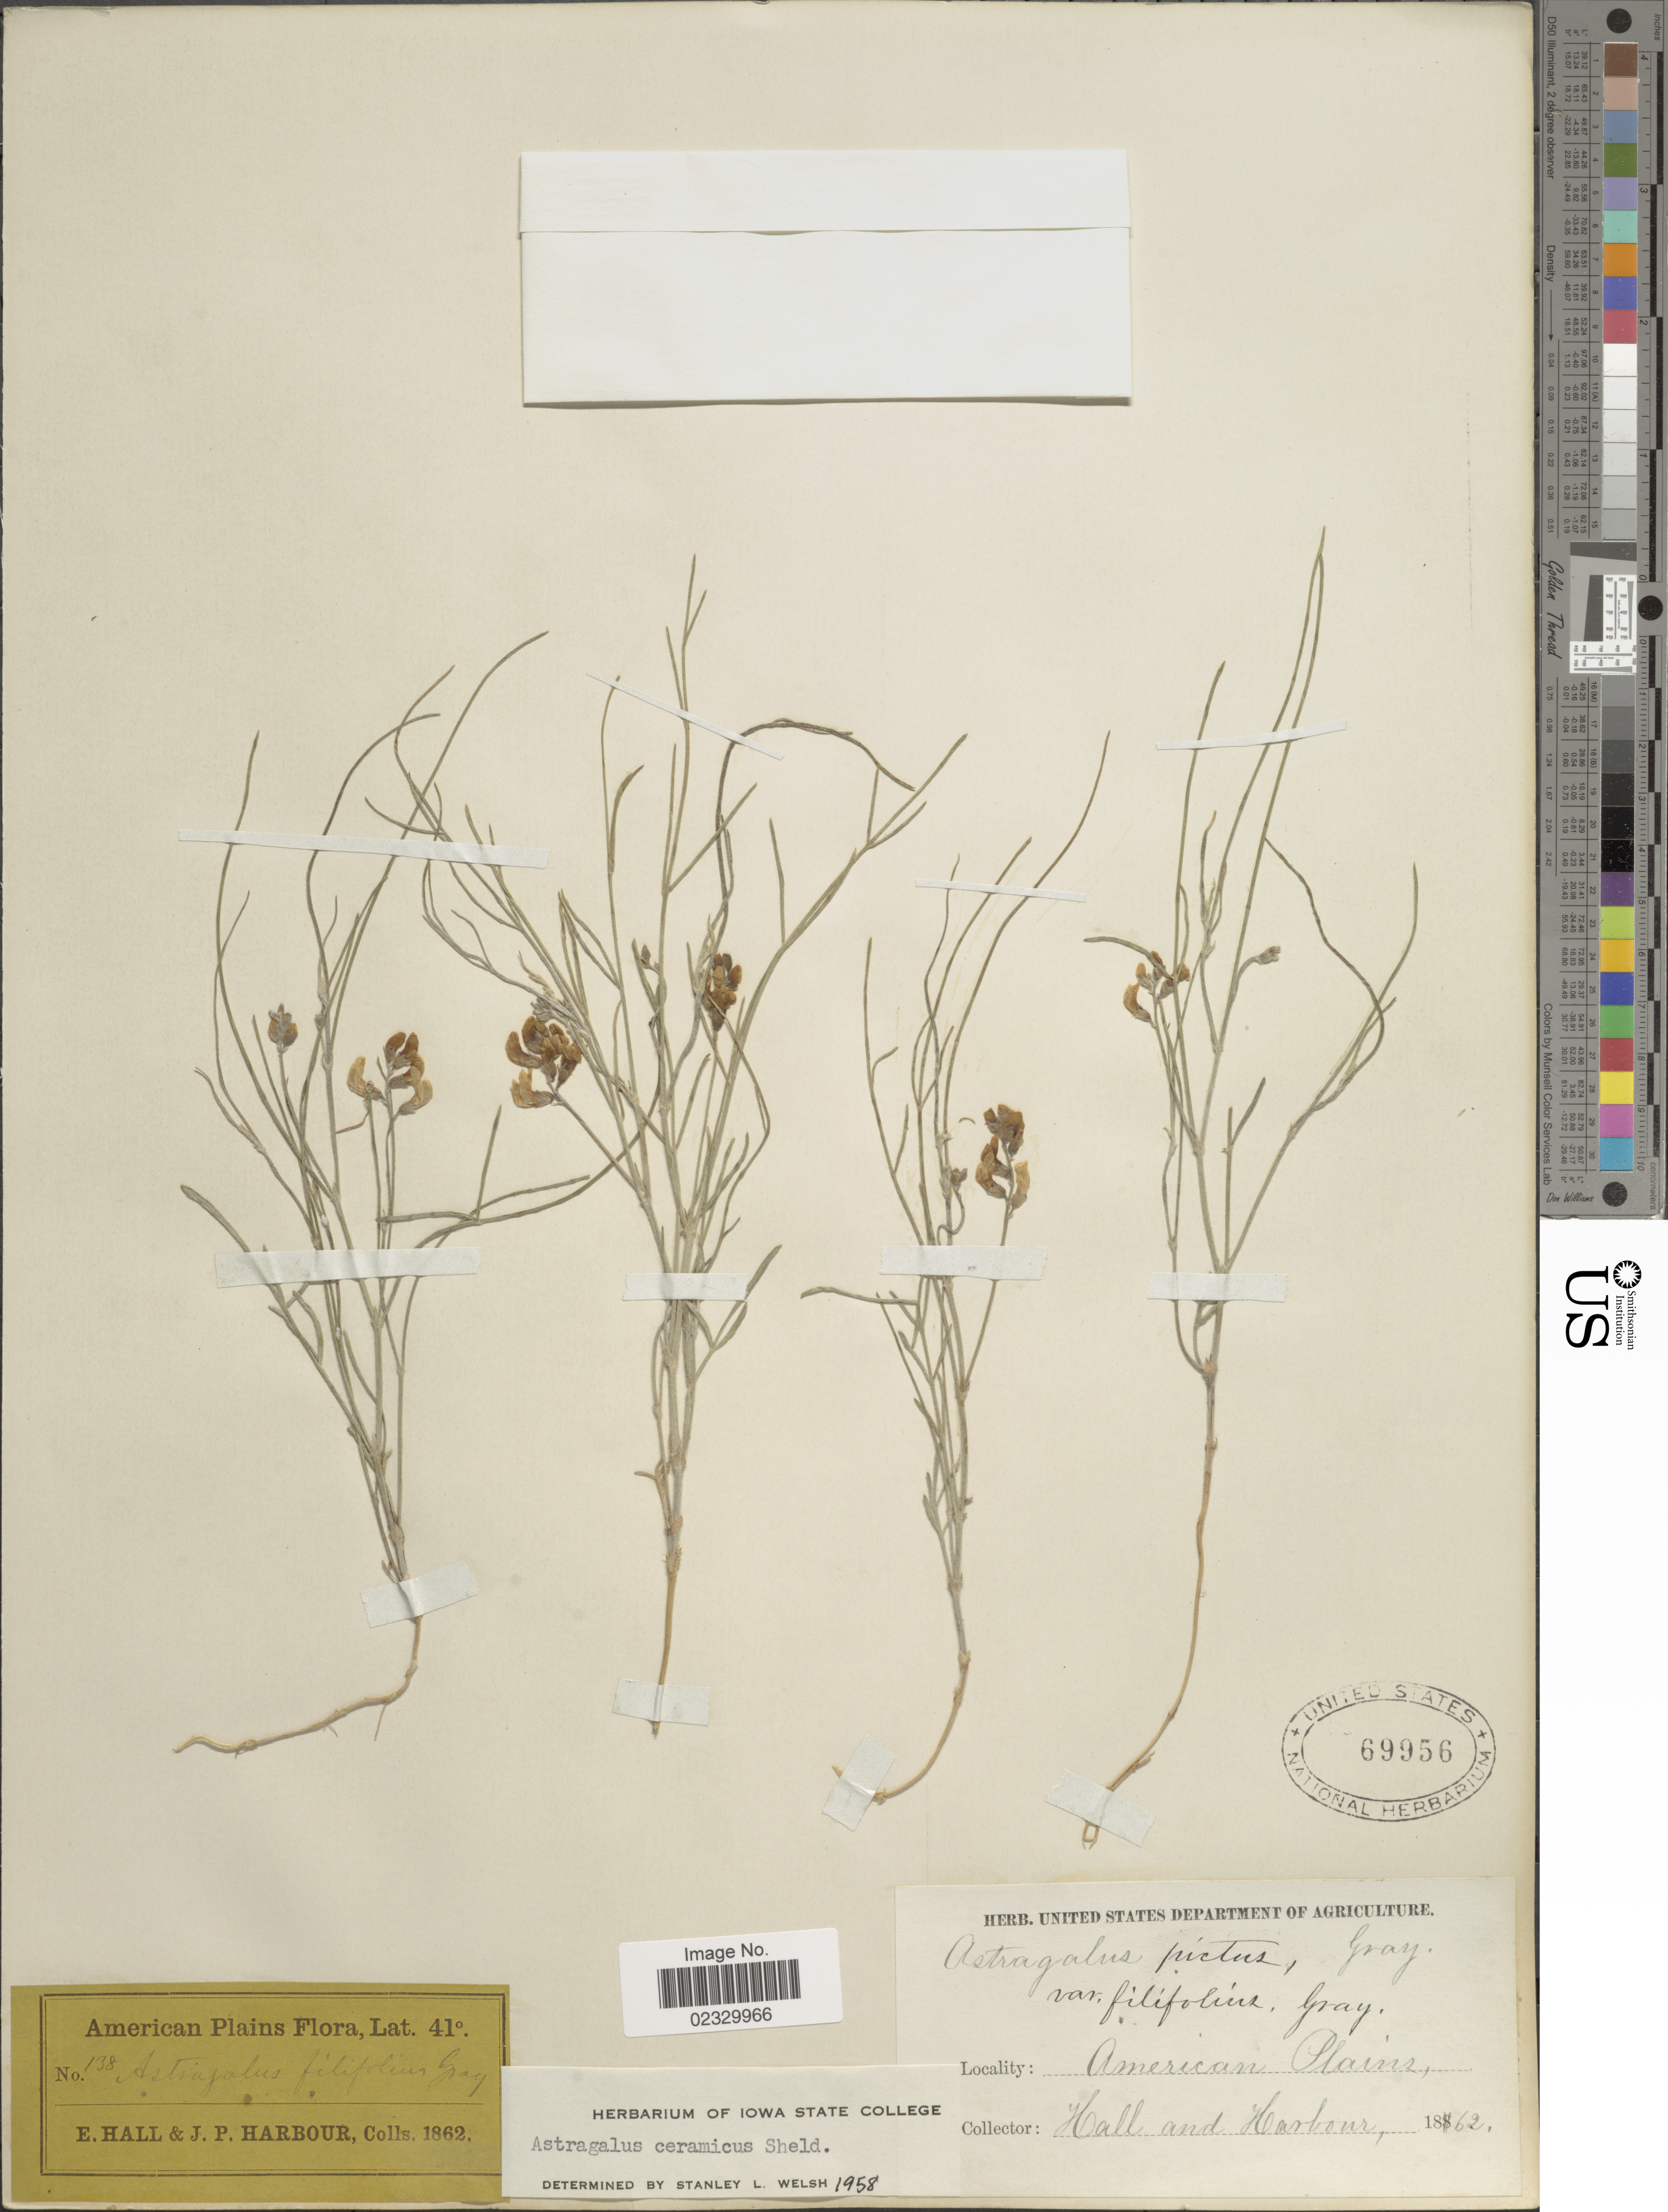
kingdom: Plantae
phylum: Tracheophyta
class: Magnoliopsida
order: Fabales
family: Fabaceae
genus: Astragalus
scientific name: Astragalus ceramicus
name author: E. Sheld.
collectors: E. Hall & J. Harbour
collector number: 138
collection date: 1862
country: United States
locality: American Plains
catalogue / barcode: US 69956